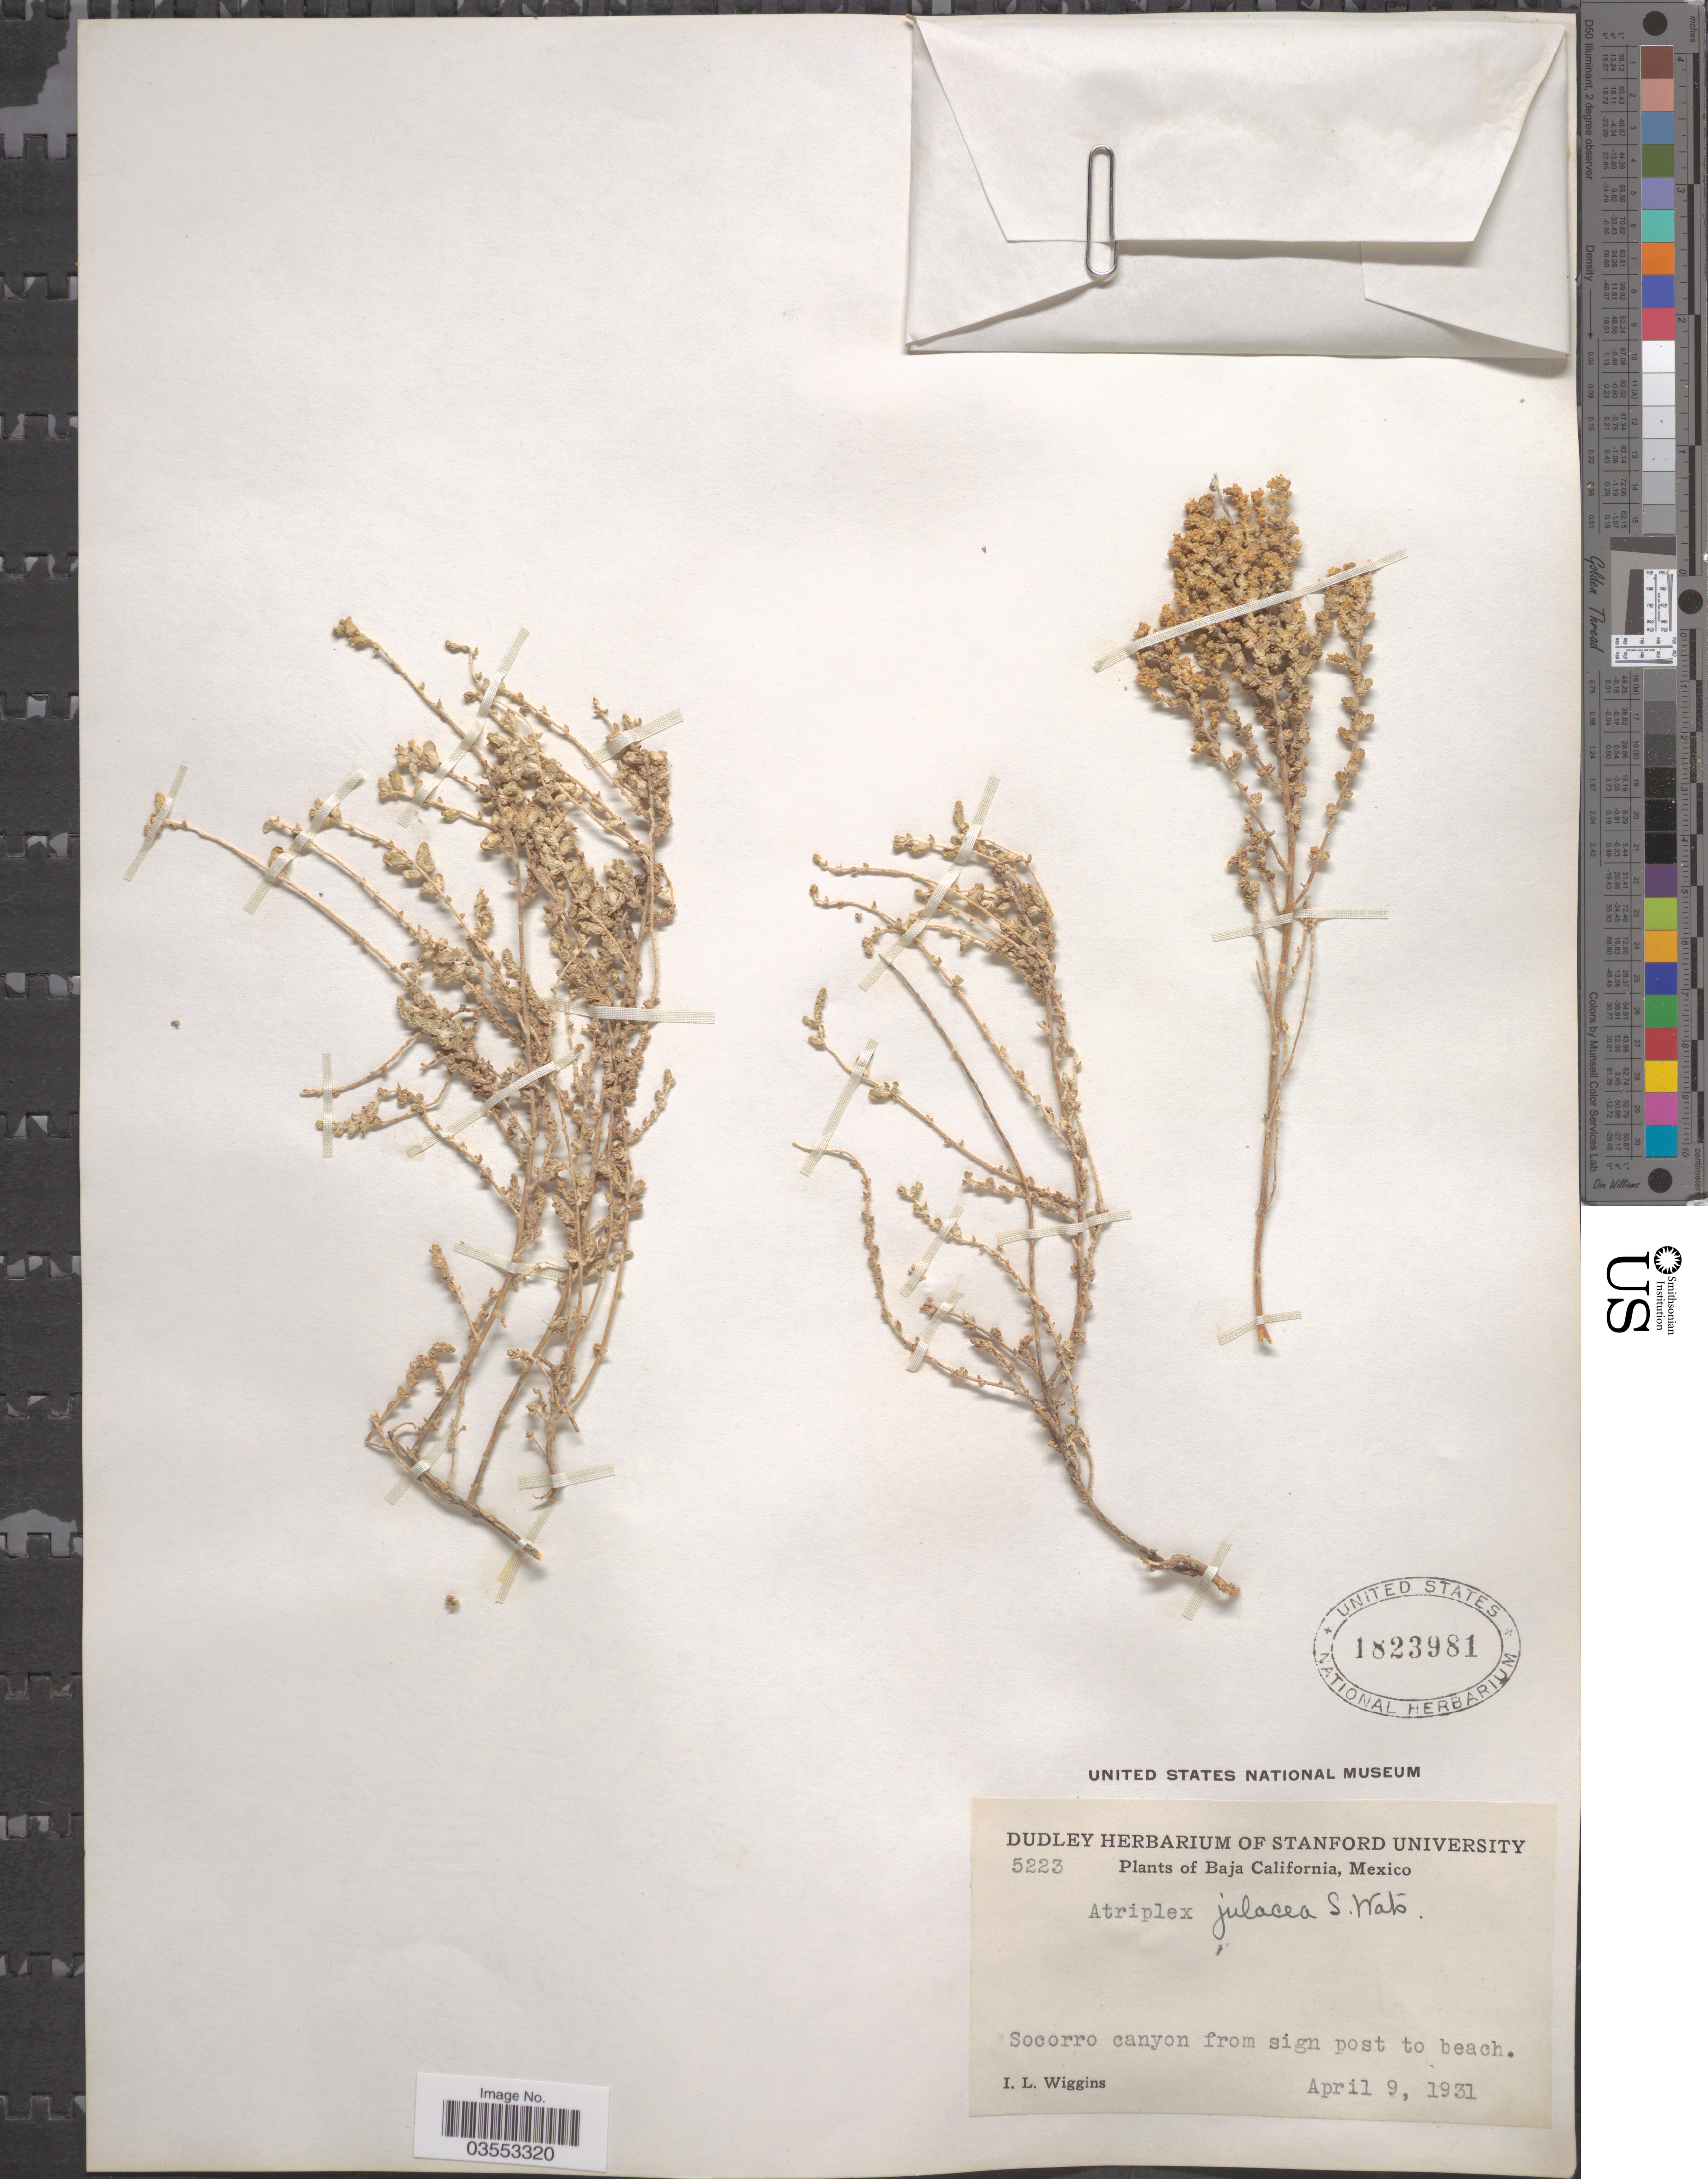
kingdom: Plantae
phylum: Tracheophyta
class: Magnoliopsida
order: Caryophyllales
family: Amaranthaceae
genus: Atriplex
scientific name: Atriplex julacea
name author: S. Watson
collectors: I. L. Wiggins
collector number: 5223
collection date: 1931-04-09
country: Mexico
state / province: Baja California Norte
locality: Socorro canyon from sign post to beach.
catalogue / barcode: US 1823981